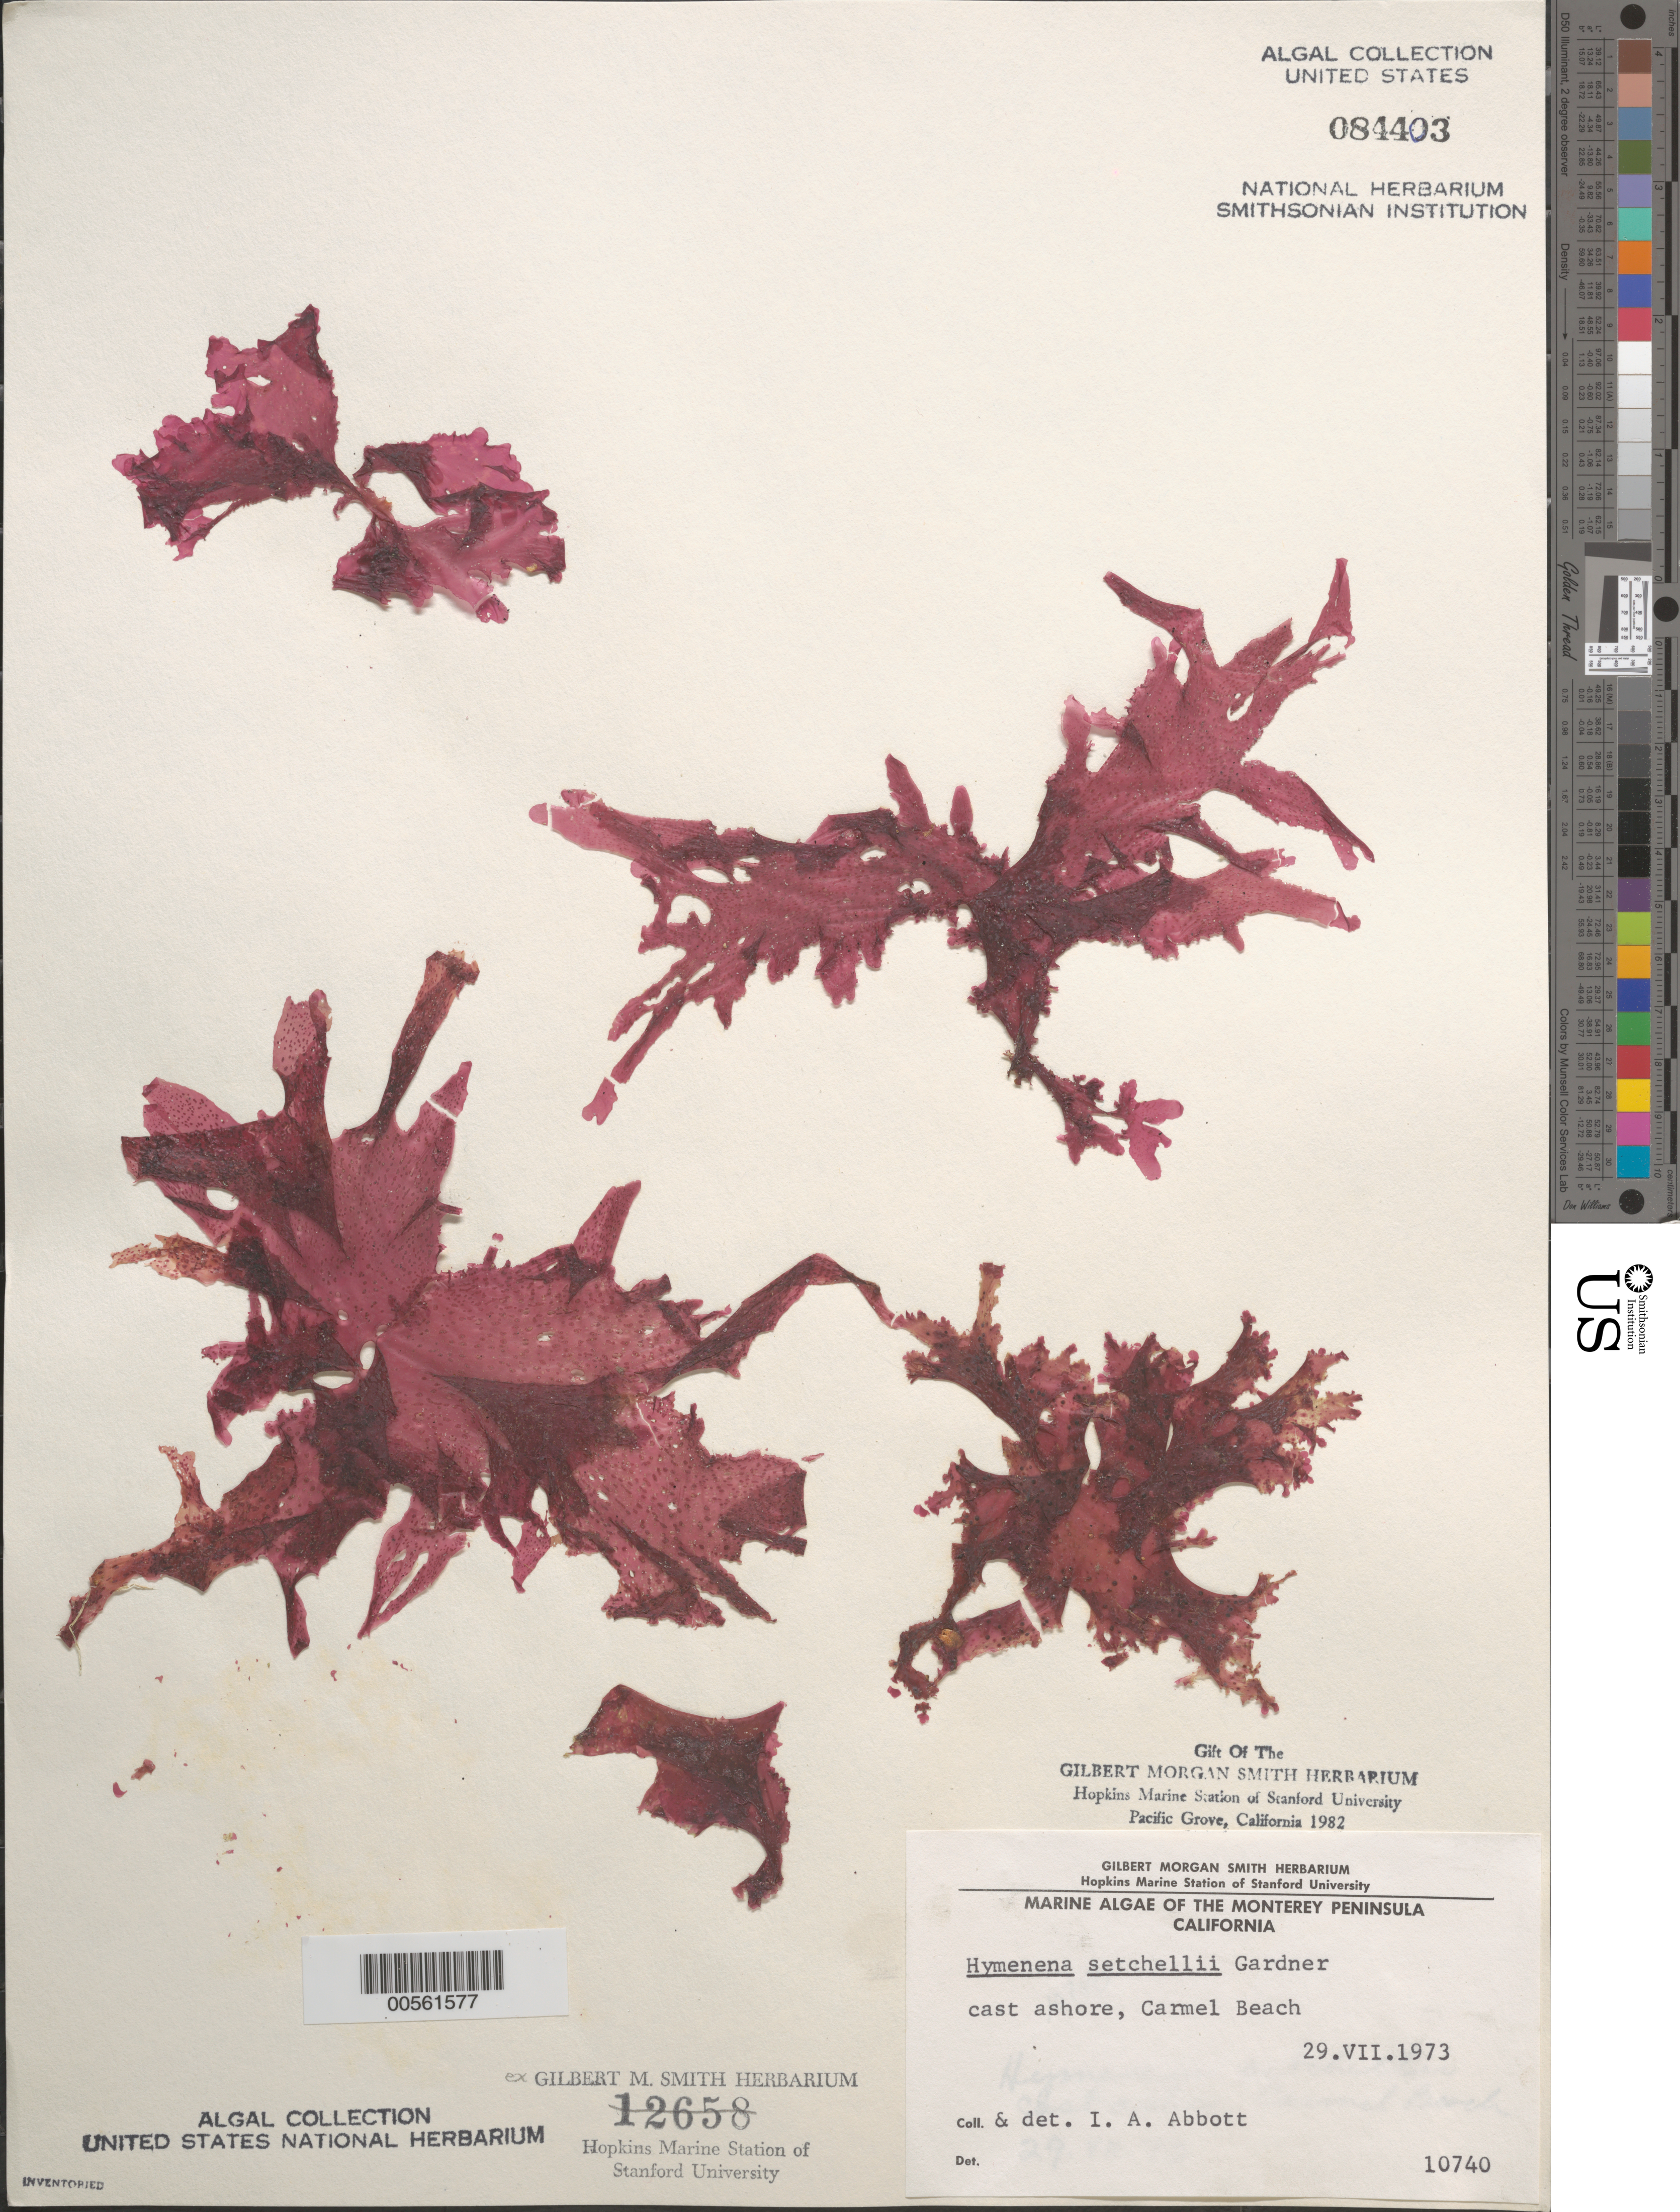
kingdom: Plantae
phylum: Rhodophyta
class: Florideophyceae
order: Ceramiales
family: Delesseriaceae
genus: Hymenena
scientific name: Hymenena setchellii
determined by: Abbott, Isabella A.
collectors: I. A. Abbott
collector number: IAA 10740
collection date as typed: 29 Jul 1973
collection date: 1973-07-29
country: United States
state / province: California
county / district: Monterey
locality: Carmel Beach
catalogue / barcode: US 84403